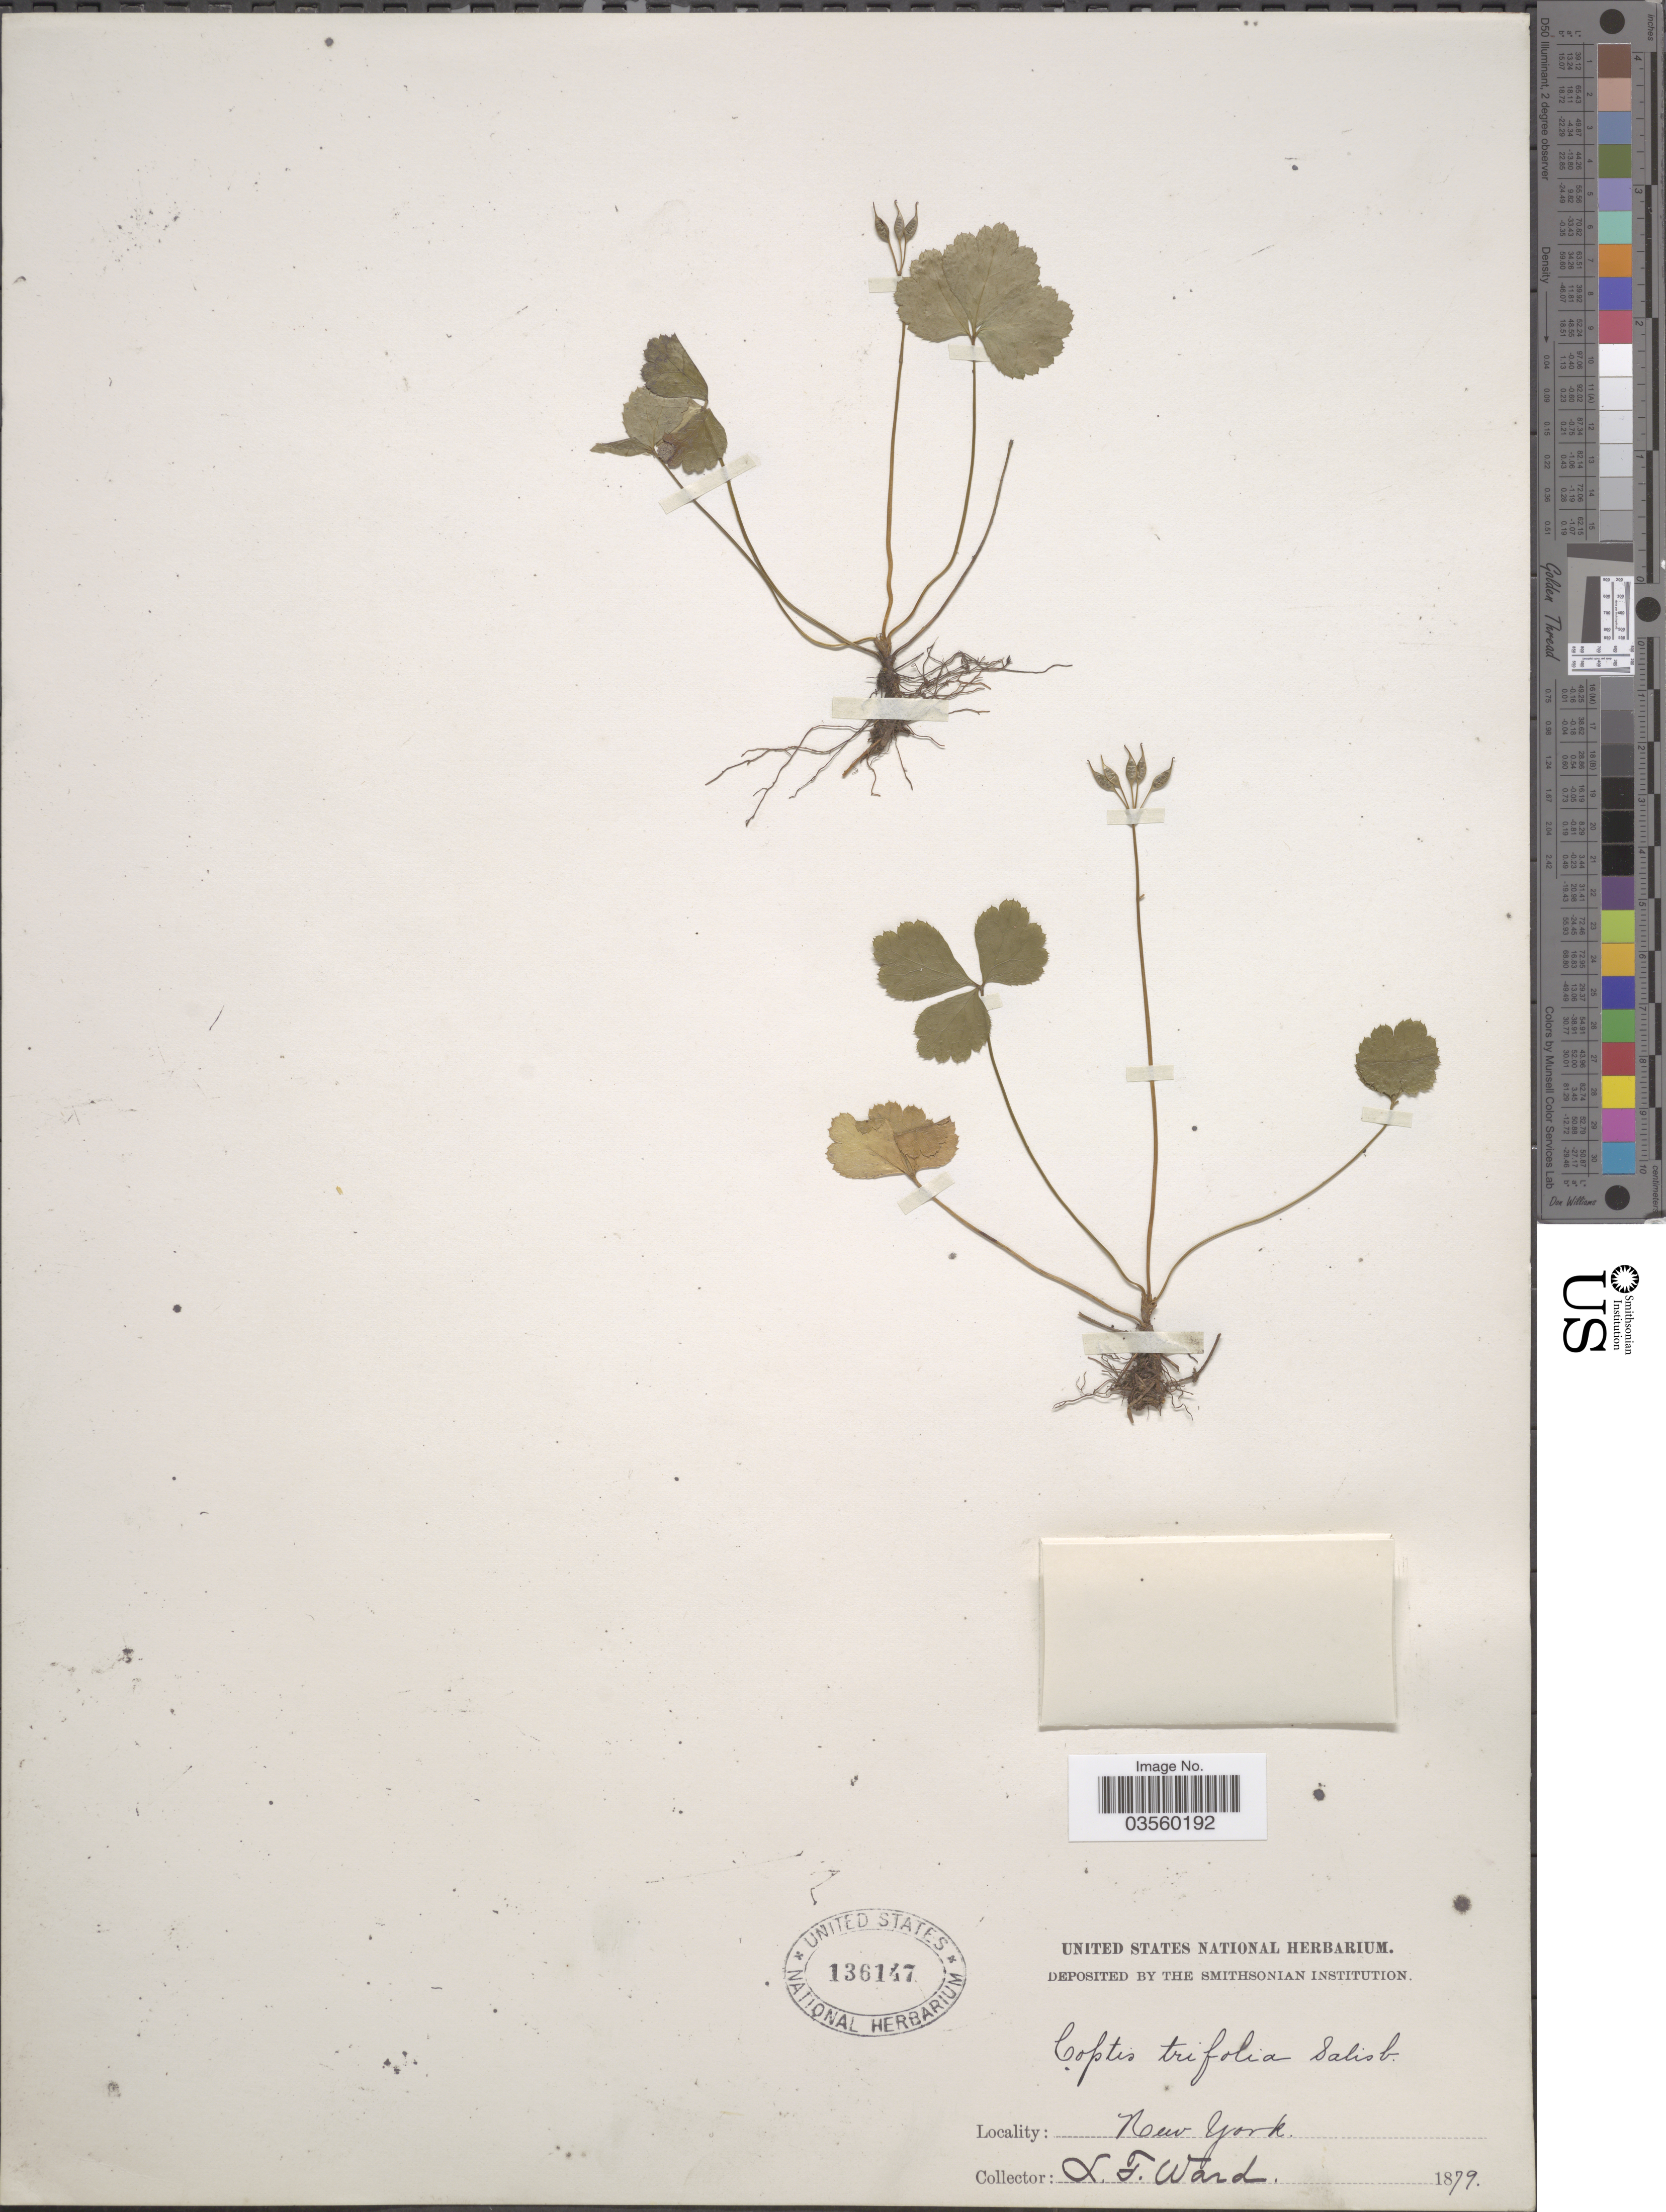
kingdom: Plantae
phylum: Tracheophyta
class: Magnoliopsida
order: Ranunculales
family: Ranunculaceae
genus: Coptis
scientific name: Coptis trifolia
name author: (L.) Salisb.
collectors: L. Ward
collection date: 1879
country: United States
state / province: New York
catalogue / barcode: US 136147